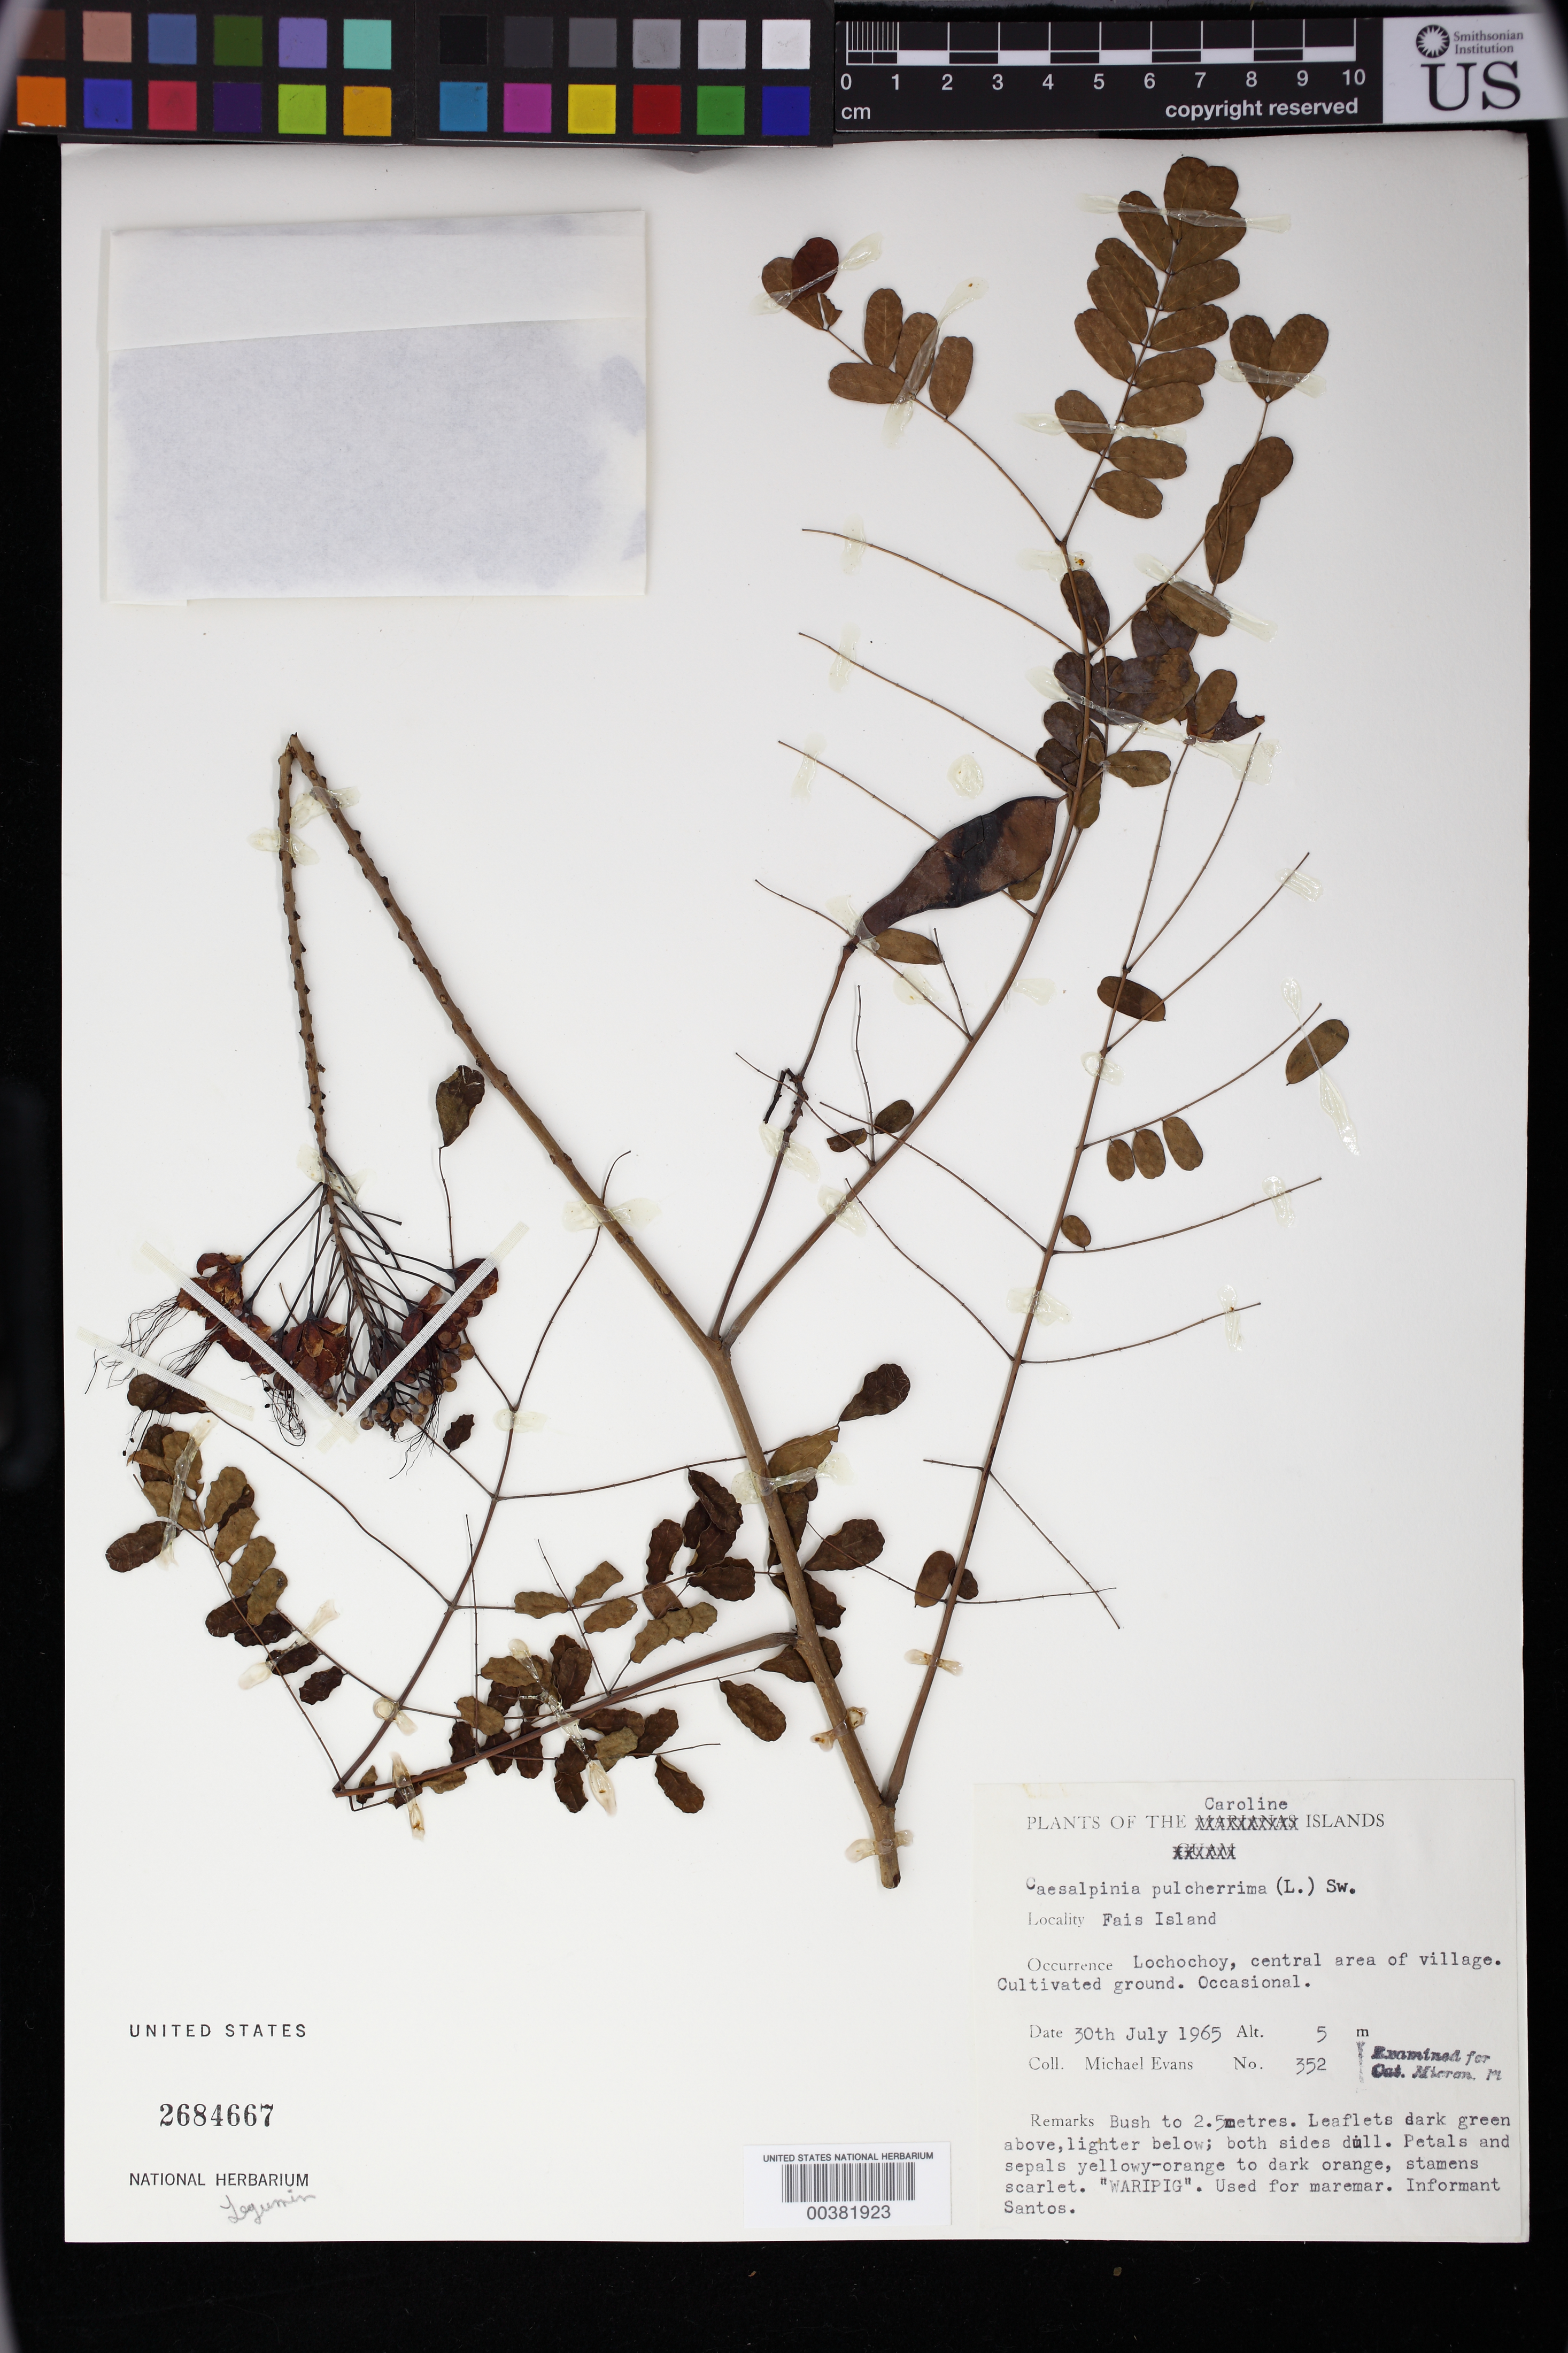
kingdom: Plantae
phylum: Tracheophyta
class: Magnoliopsida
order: Fabales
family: Fabaceae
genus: Caesalpinia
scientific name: Caesalpinia pulcherrima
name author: (L.) Sw.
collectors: F. R. Fosberg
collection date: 1946-08-19/1946-08-21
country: Micronesia, Federated States of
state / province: Kosrae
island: Lelu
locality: Lela (Lele) Harbor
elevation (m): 1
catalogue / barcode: US 2684667